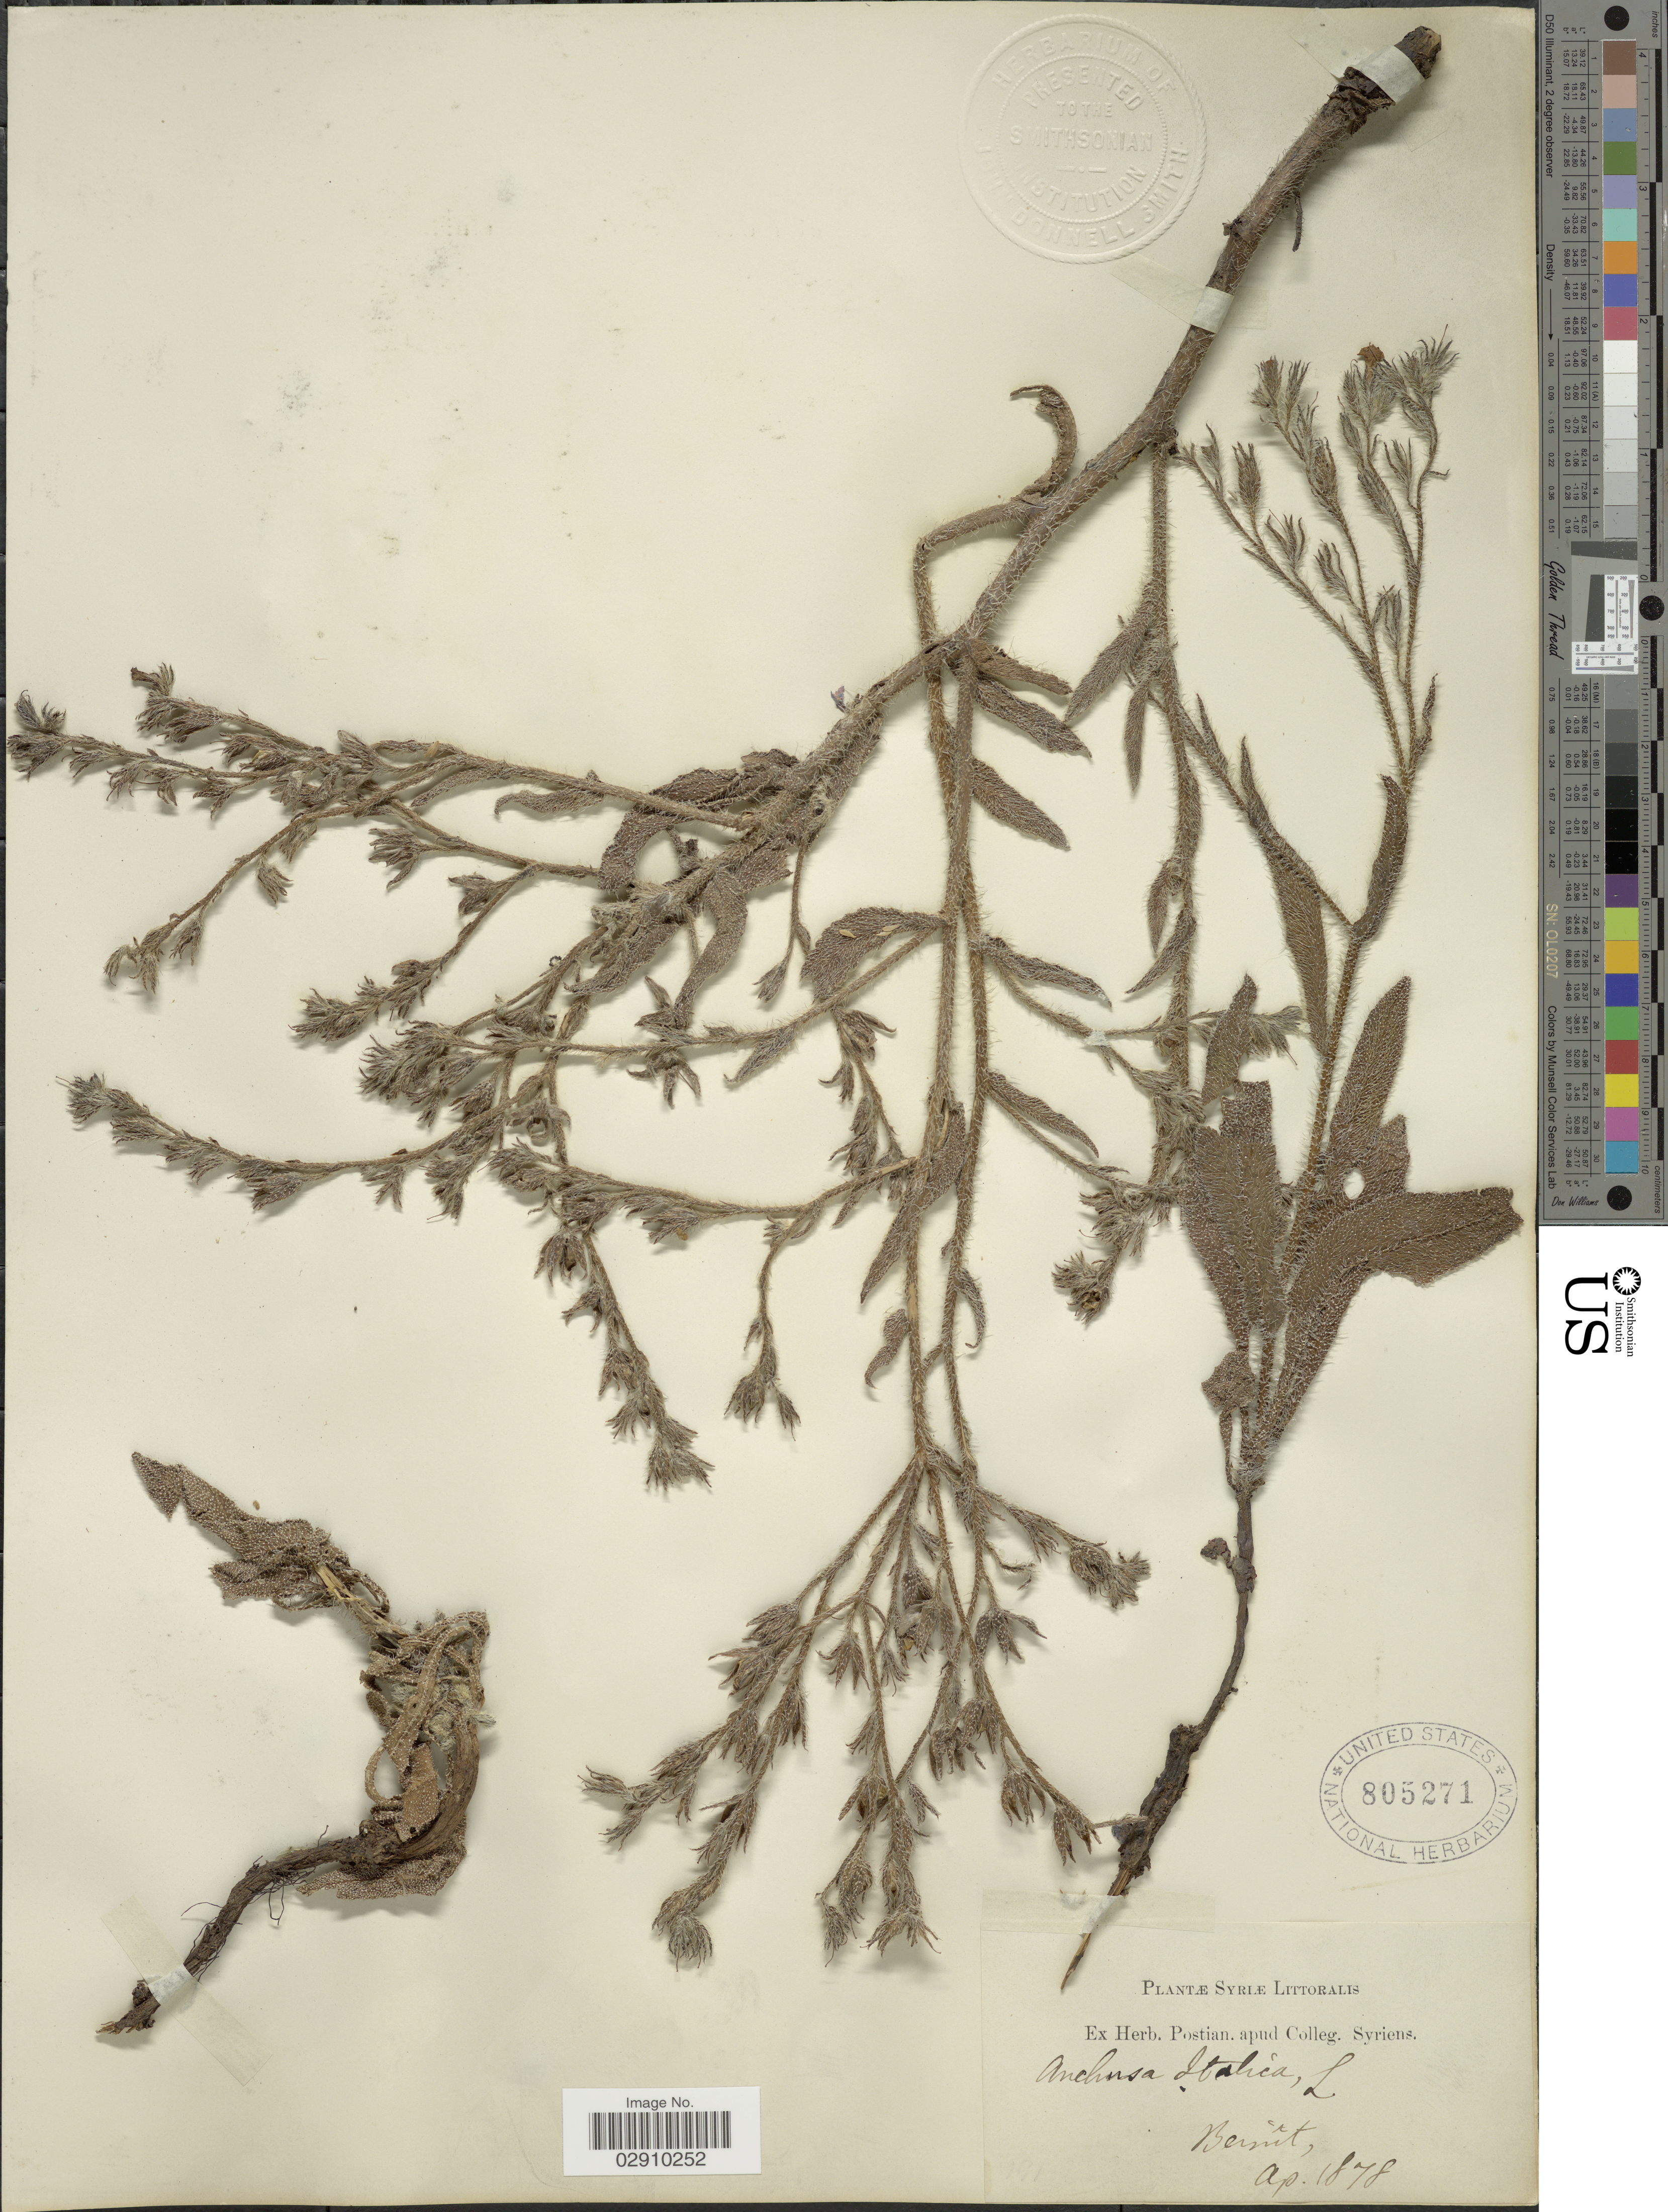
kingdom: Plantae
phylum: Tracheophyta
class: Magnoliopsida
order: Boraginales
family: Boraginaceae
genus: Anchusa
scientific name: Anchusa italica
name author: Retz.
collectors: ex herb. Postian. apud Colleg. Syriens. Protest. USE "Fannie P. A. Shepard" (10308853) AS PRIMARY COLLECTOR INSTEAD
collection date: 1878-04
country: Syria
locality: Syriæ Littoralis. Bermit [interpreted].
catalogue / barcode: US 805271